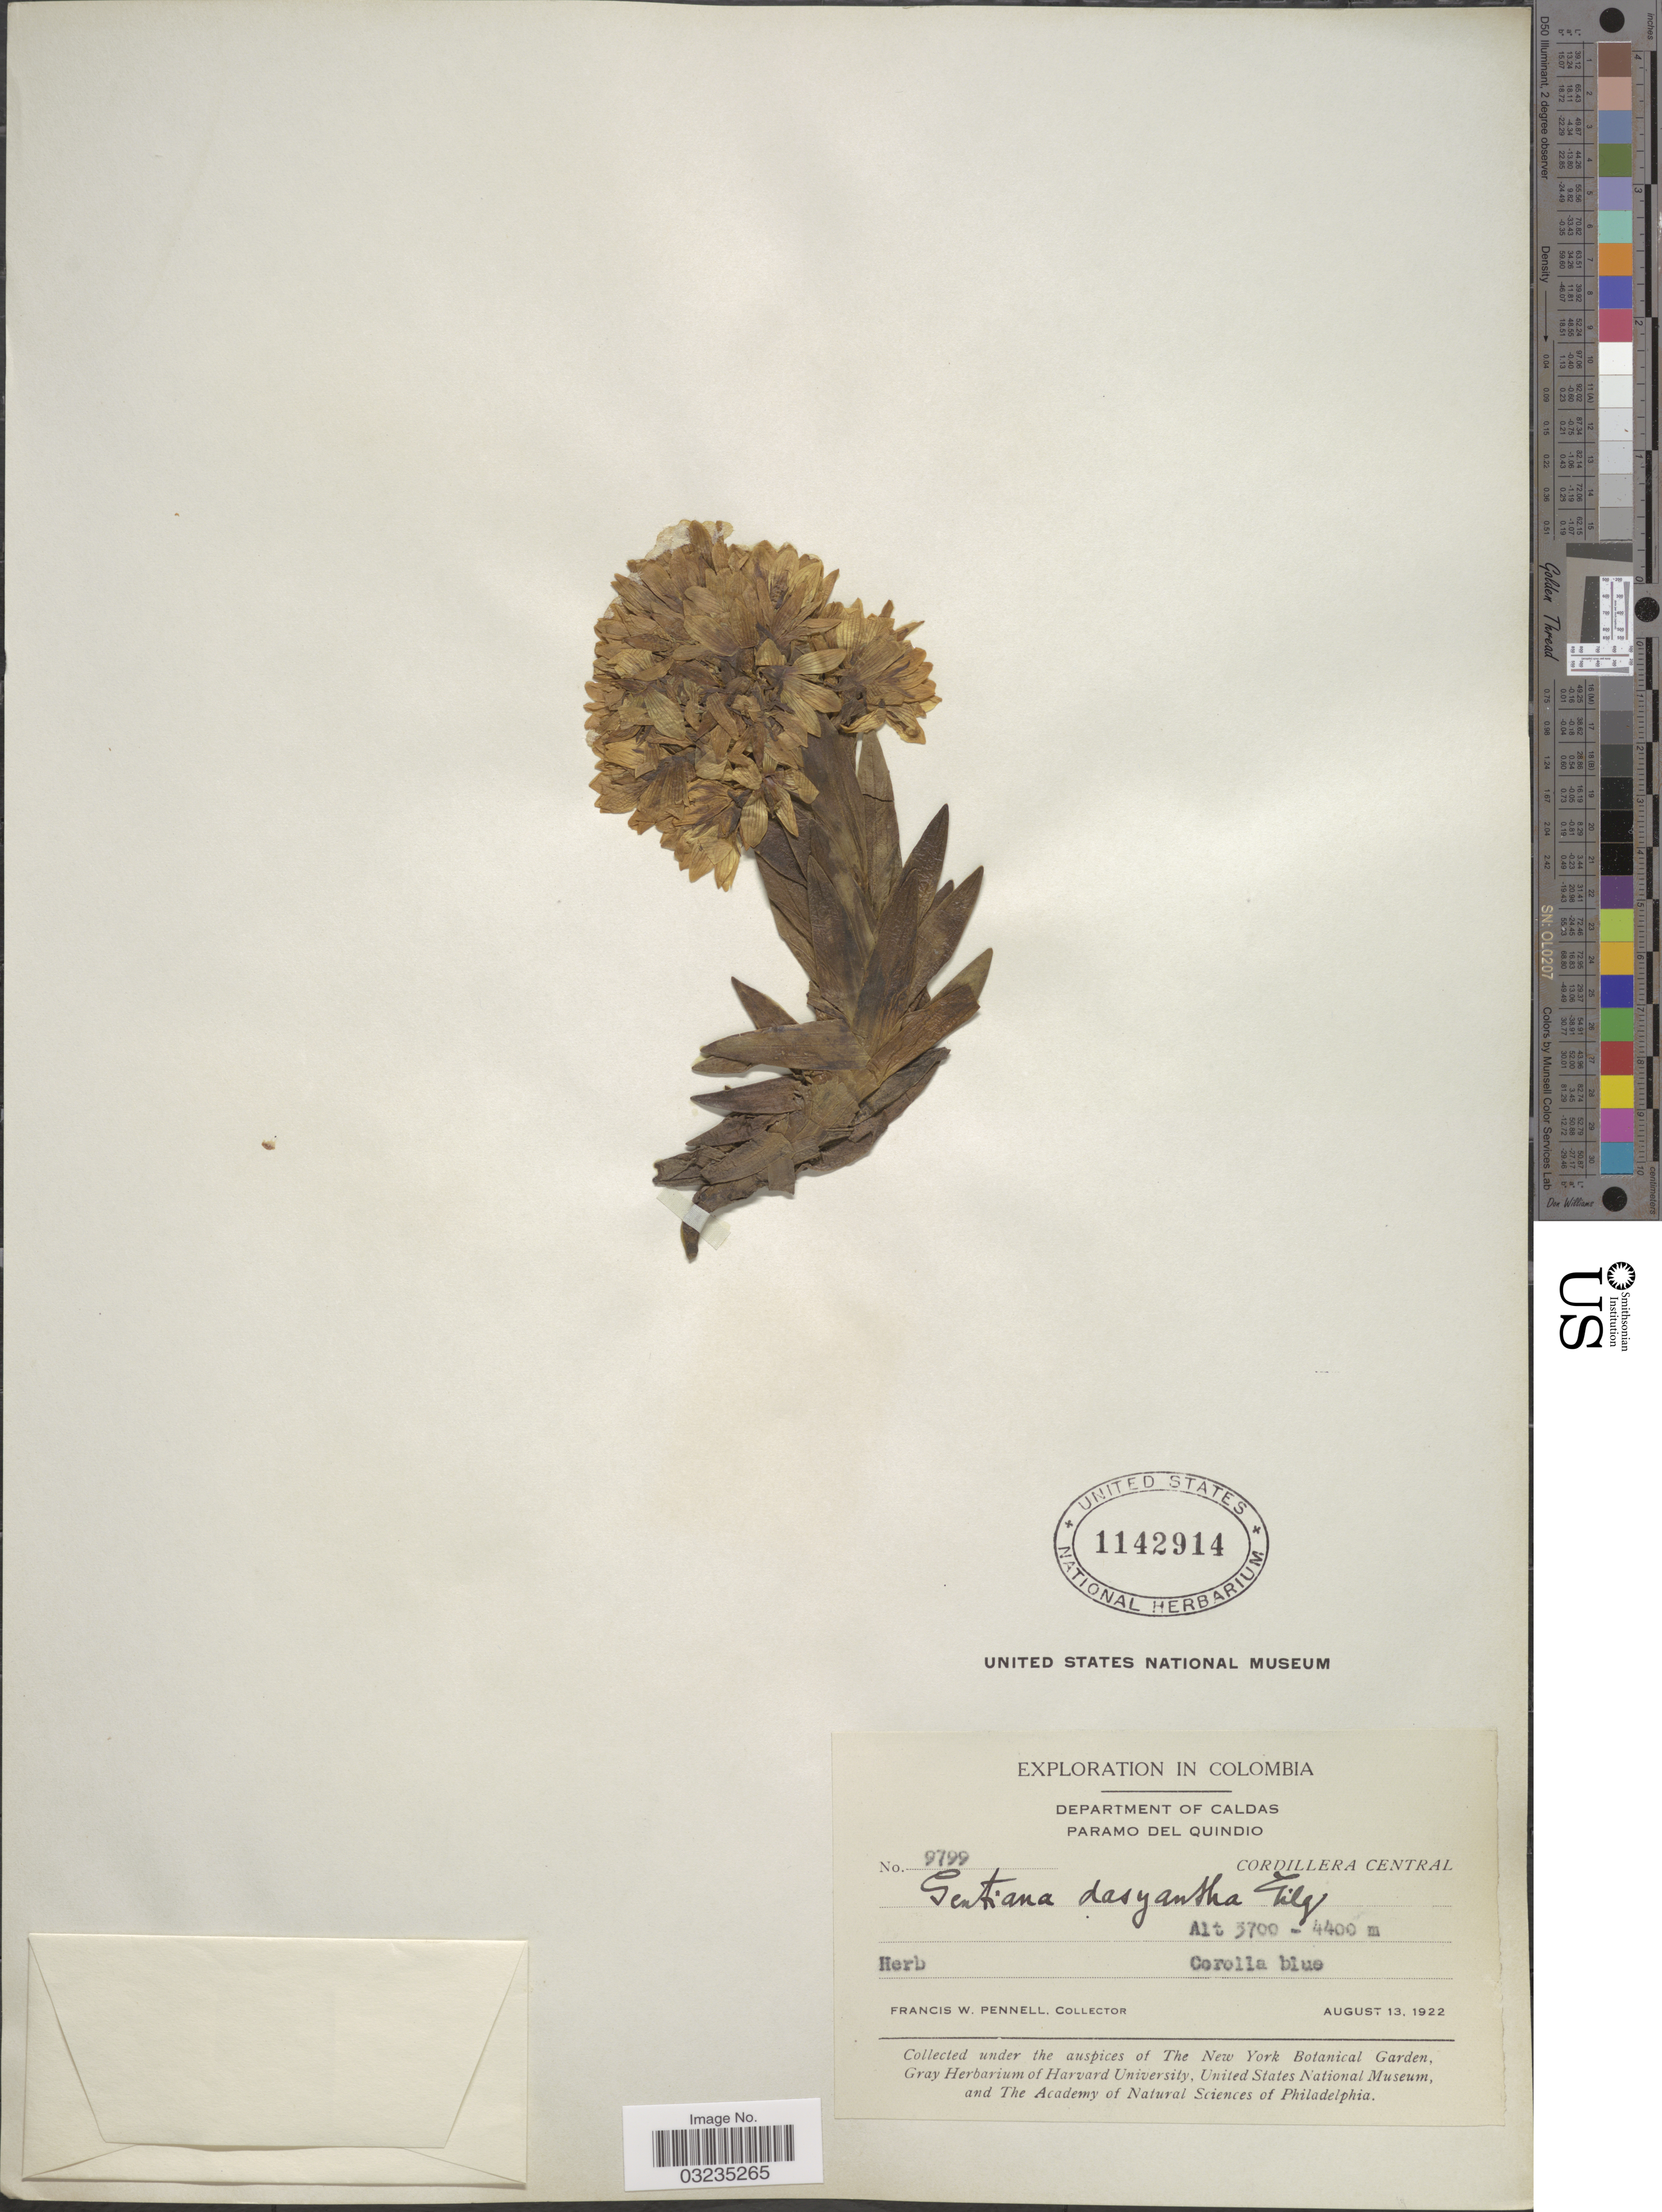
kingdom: Plantae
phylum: Tracheophyta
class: Magnoliopsida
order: Gentianales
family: Gentianaceae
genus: Gentiana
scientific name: Gentiana dasyantha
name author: Gilg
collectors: F. W. Pennell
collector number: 9799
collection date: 1922-08-13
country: Colombia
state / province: Caldas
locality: Department of Caldas. Paramo del Quindio. Cordillera Central.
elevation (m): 3700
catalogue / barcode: US 1142914